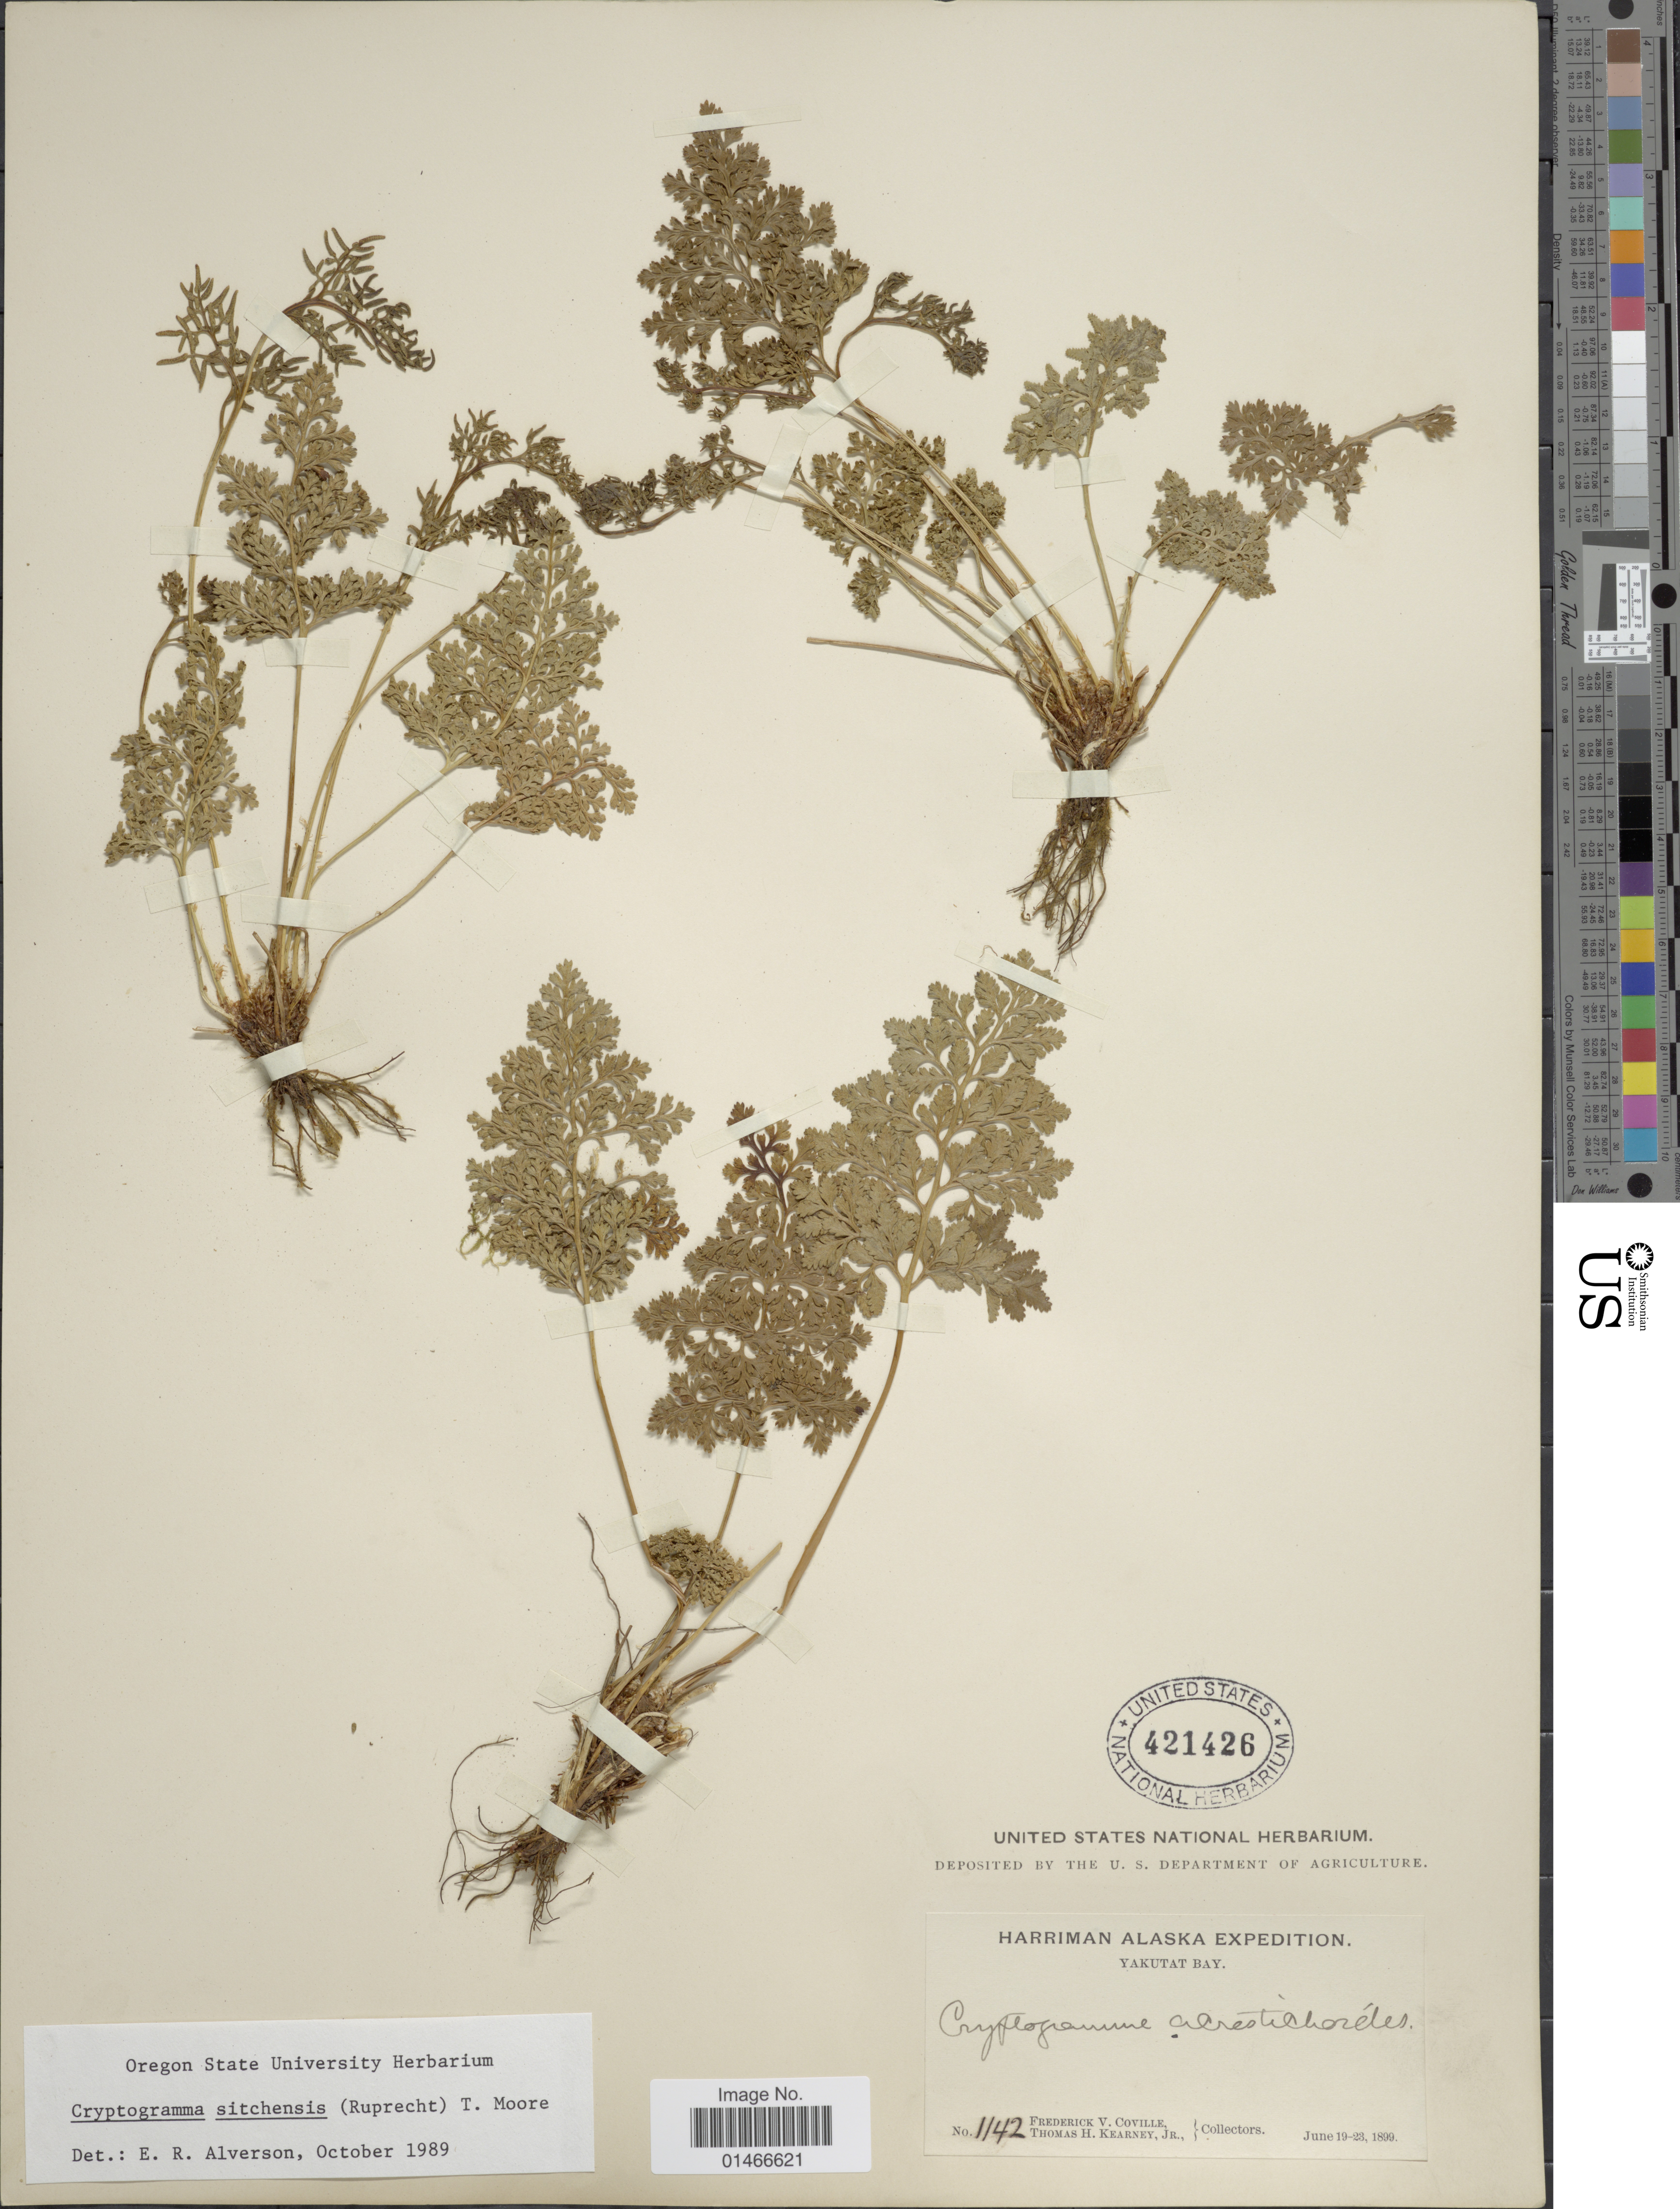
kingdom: Plantae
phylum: Tracheophyta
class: Polypodiopsida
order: Polypodiales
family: Pteridaceae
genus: Cryptogramma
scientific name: Cryptogramma sitchensis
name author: (Rupr.) T. Moore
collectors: F. V. Coville & T. H. Kearney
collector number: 1142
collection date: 1899-06-19/1899-06-23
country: United States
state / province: Alaska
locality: Yakutat Bay.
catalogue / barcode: US 421426